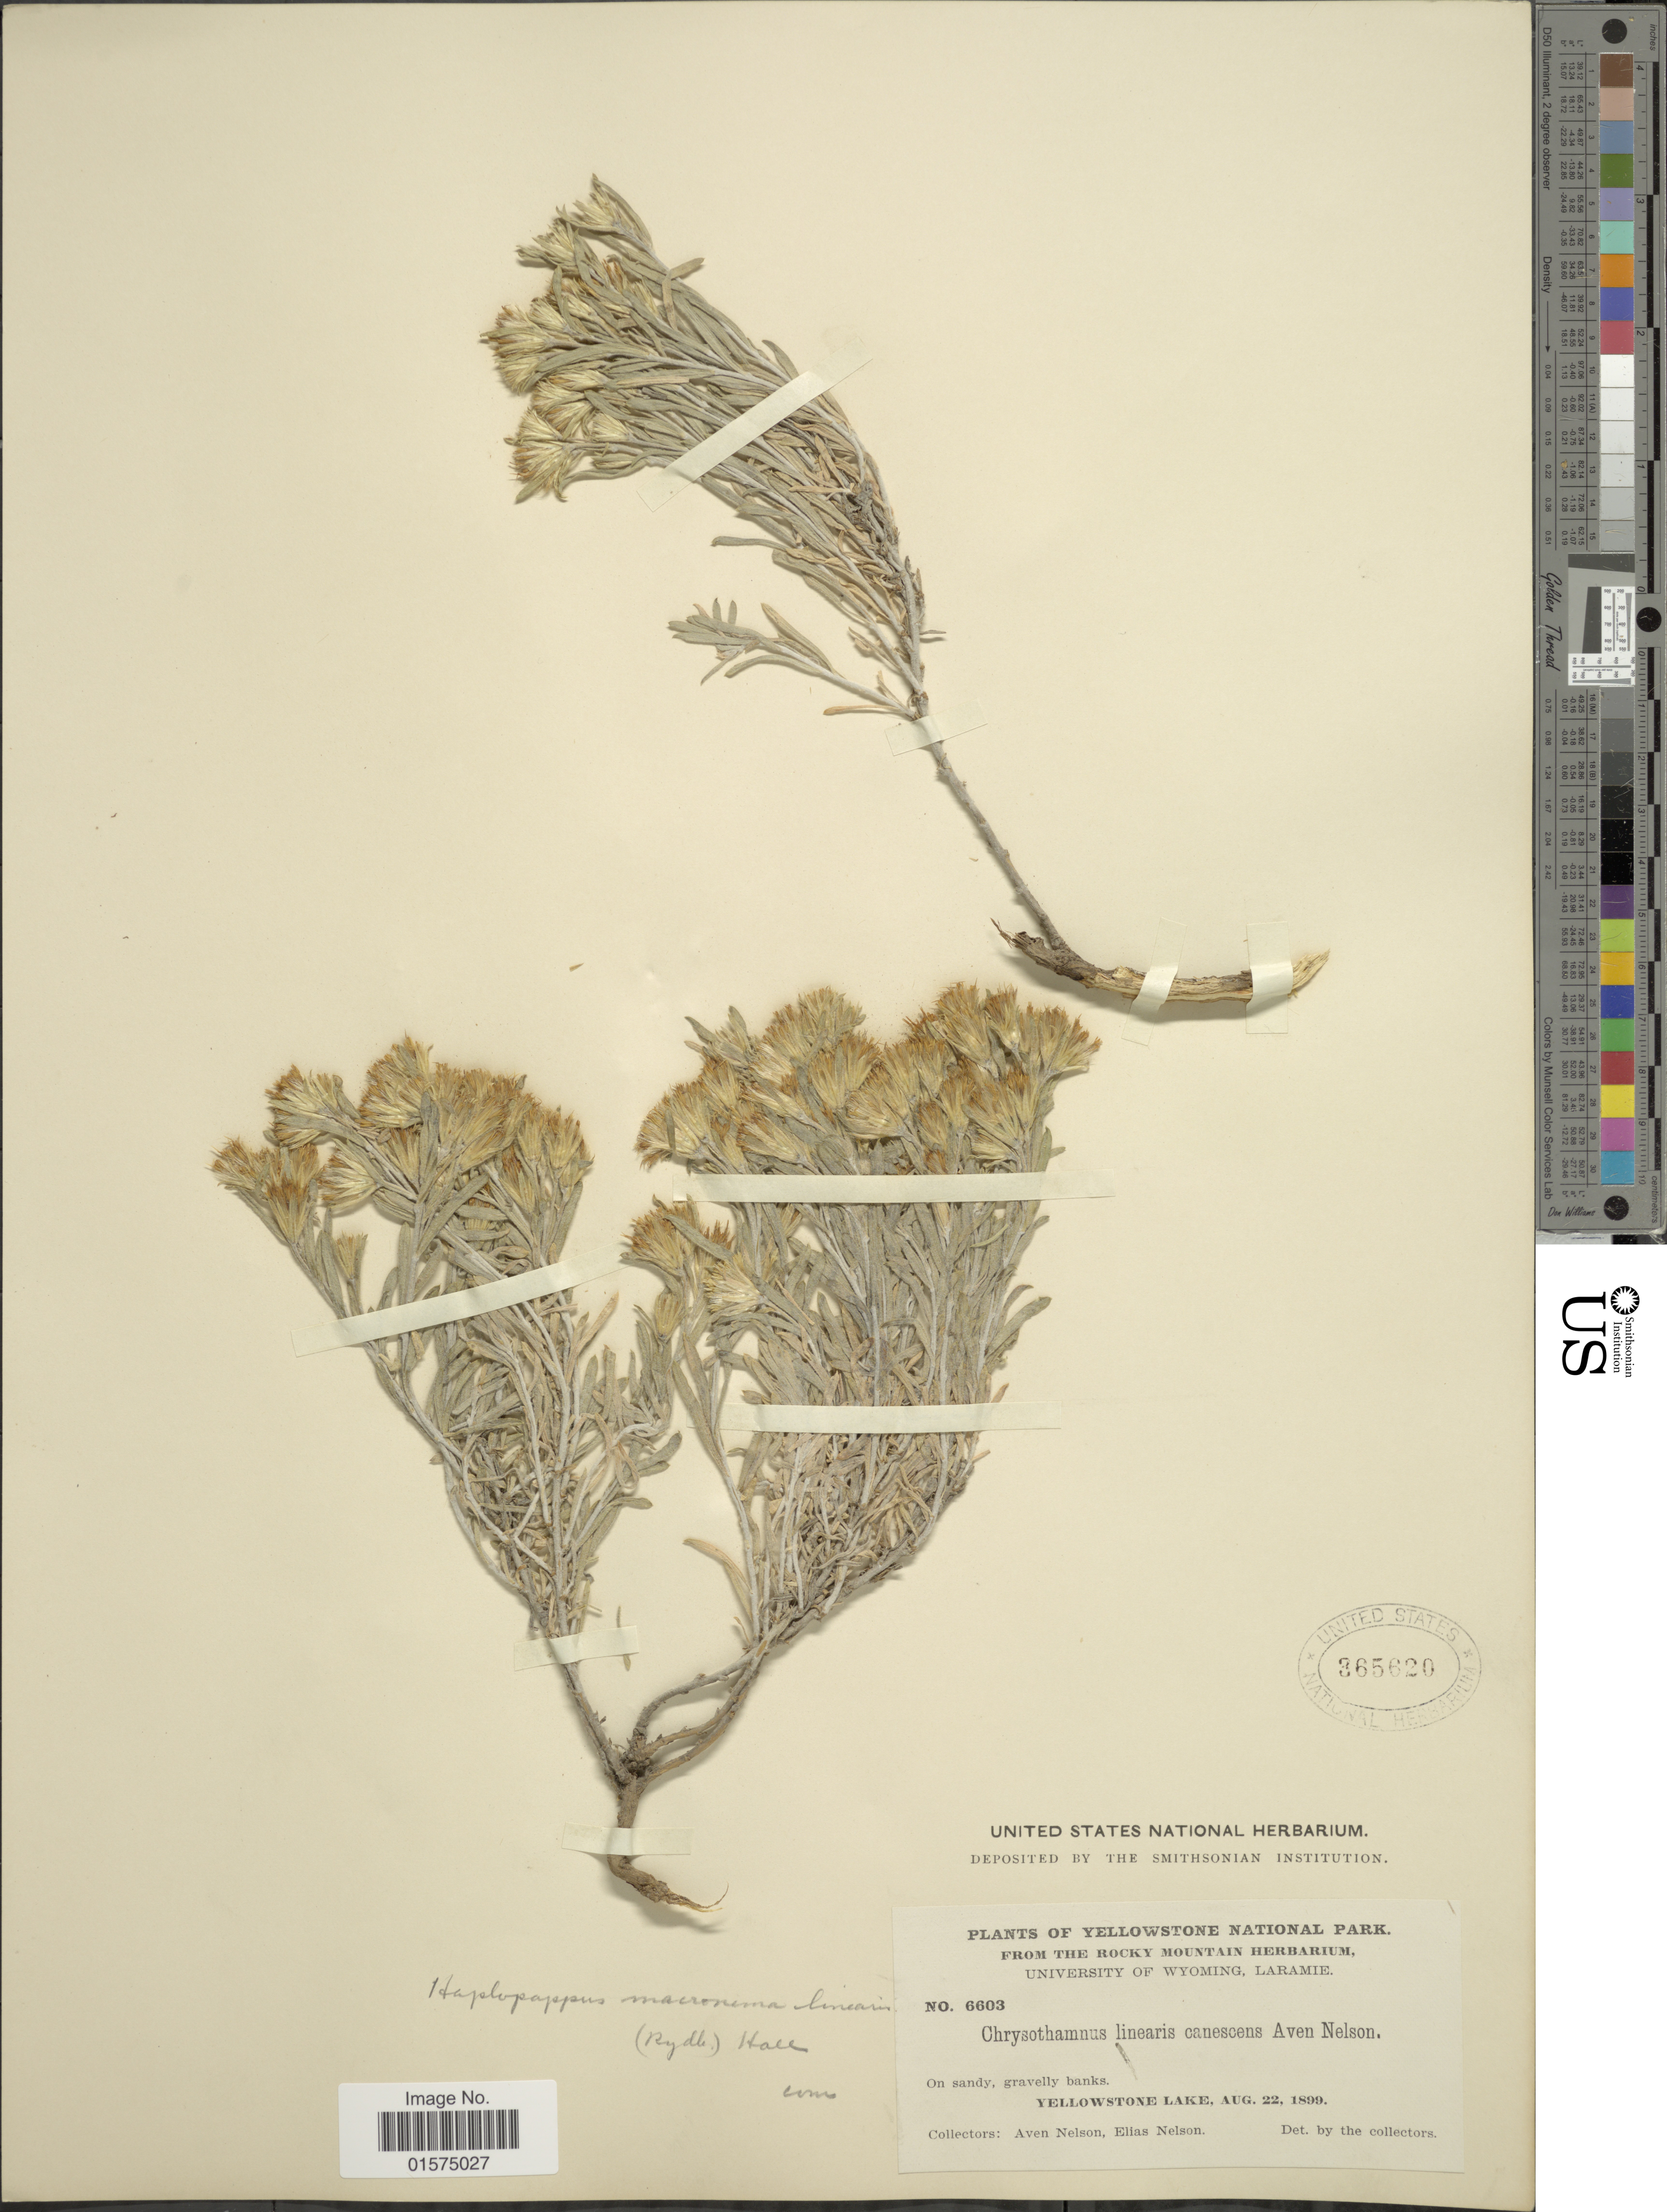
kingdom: Plantae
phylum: Tracheophyta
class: Magnoliopsida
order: Asterales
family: Asteraceae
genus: Ericameria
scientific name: Ericameria linearis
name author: (Rydb.) R.P.Roberts &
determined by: Urbatsch, Lowell E., Curator (LSU), Louisiana State University (UNITED STATES)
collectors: A. Nelson & E. Nelson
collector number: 6603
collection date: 1899-08-22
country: United States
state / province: Wyoming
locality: Yellowstone National Park. Yellowstone Lake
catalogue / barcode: US 365620